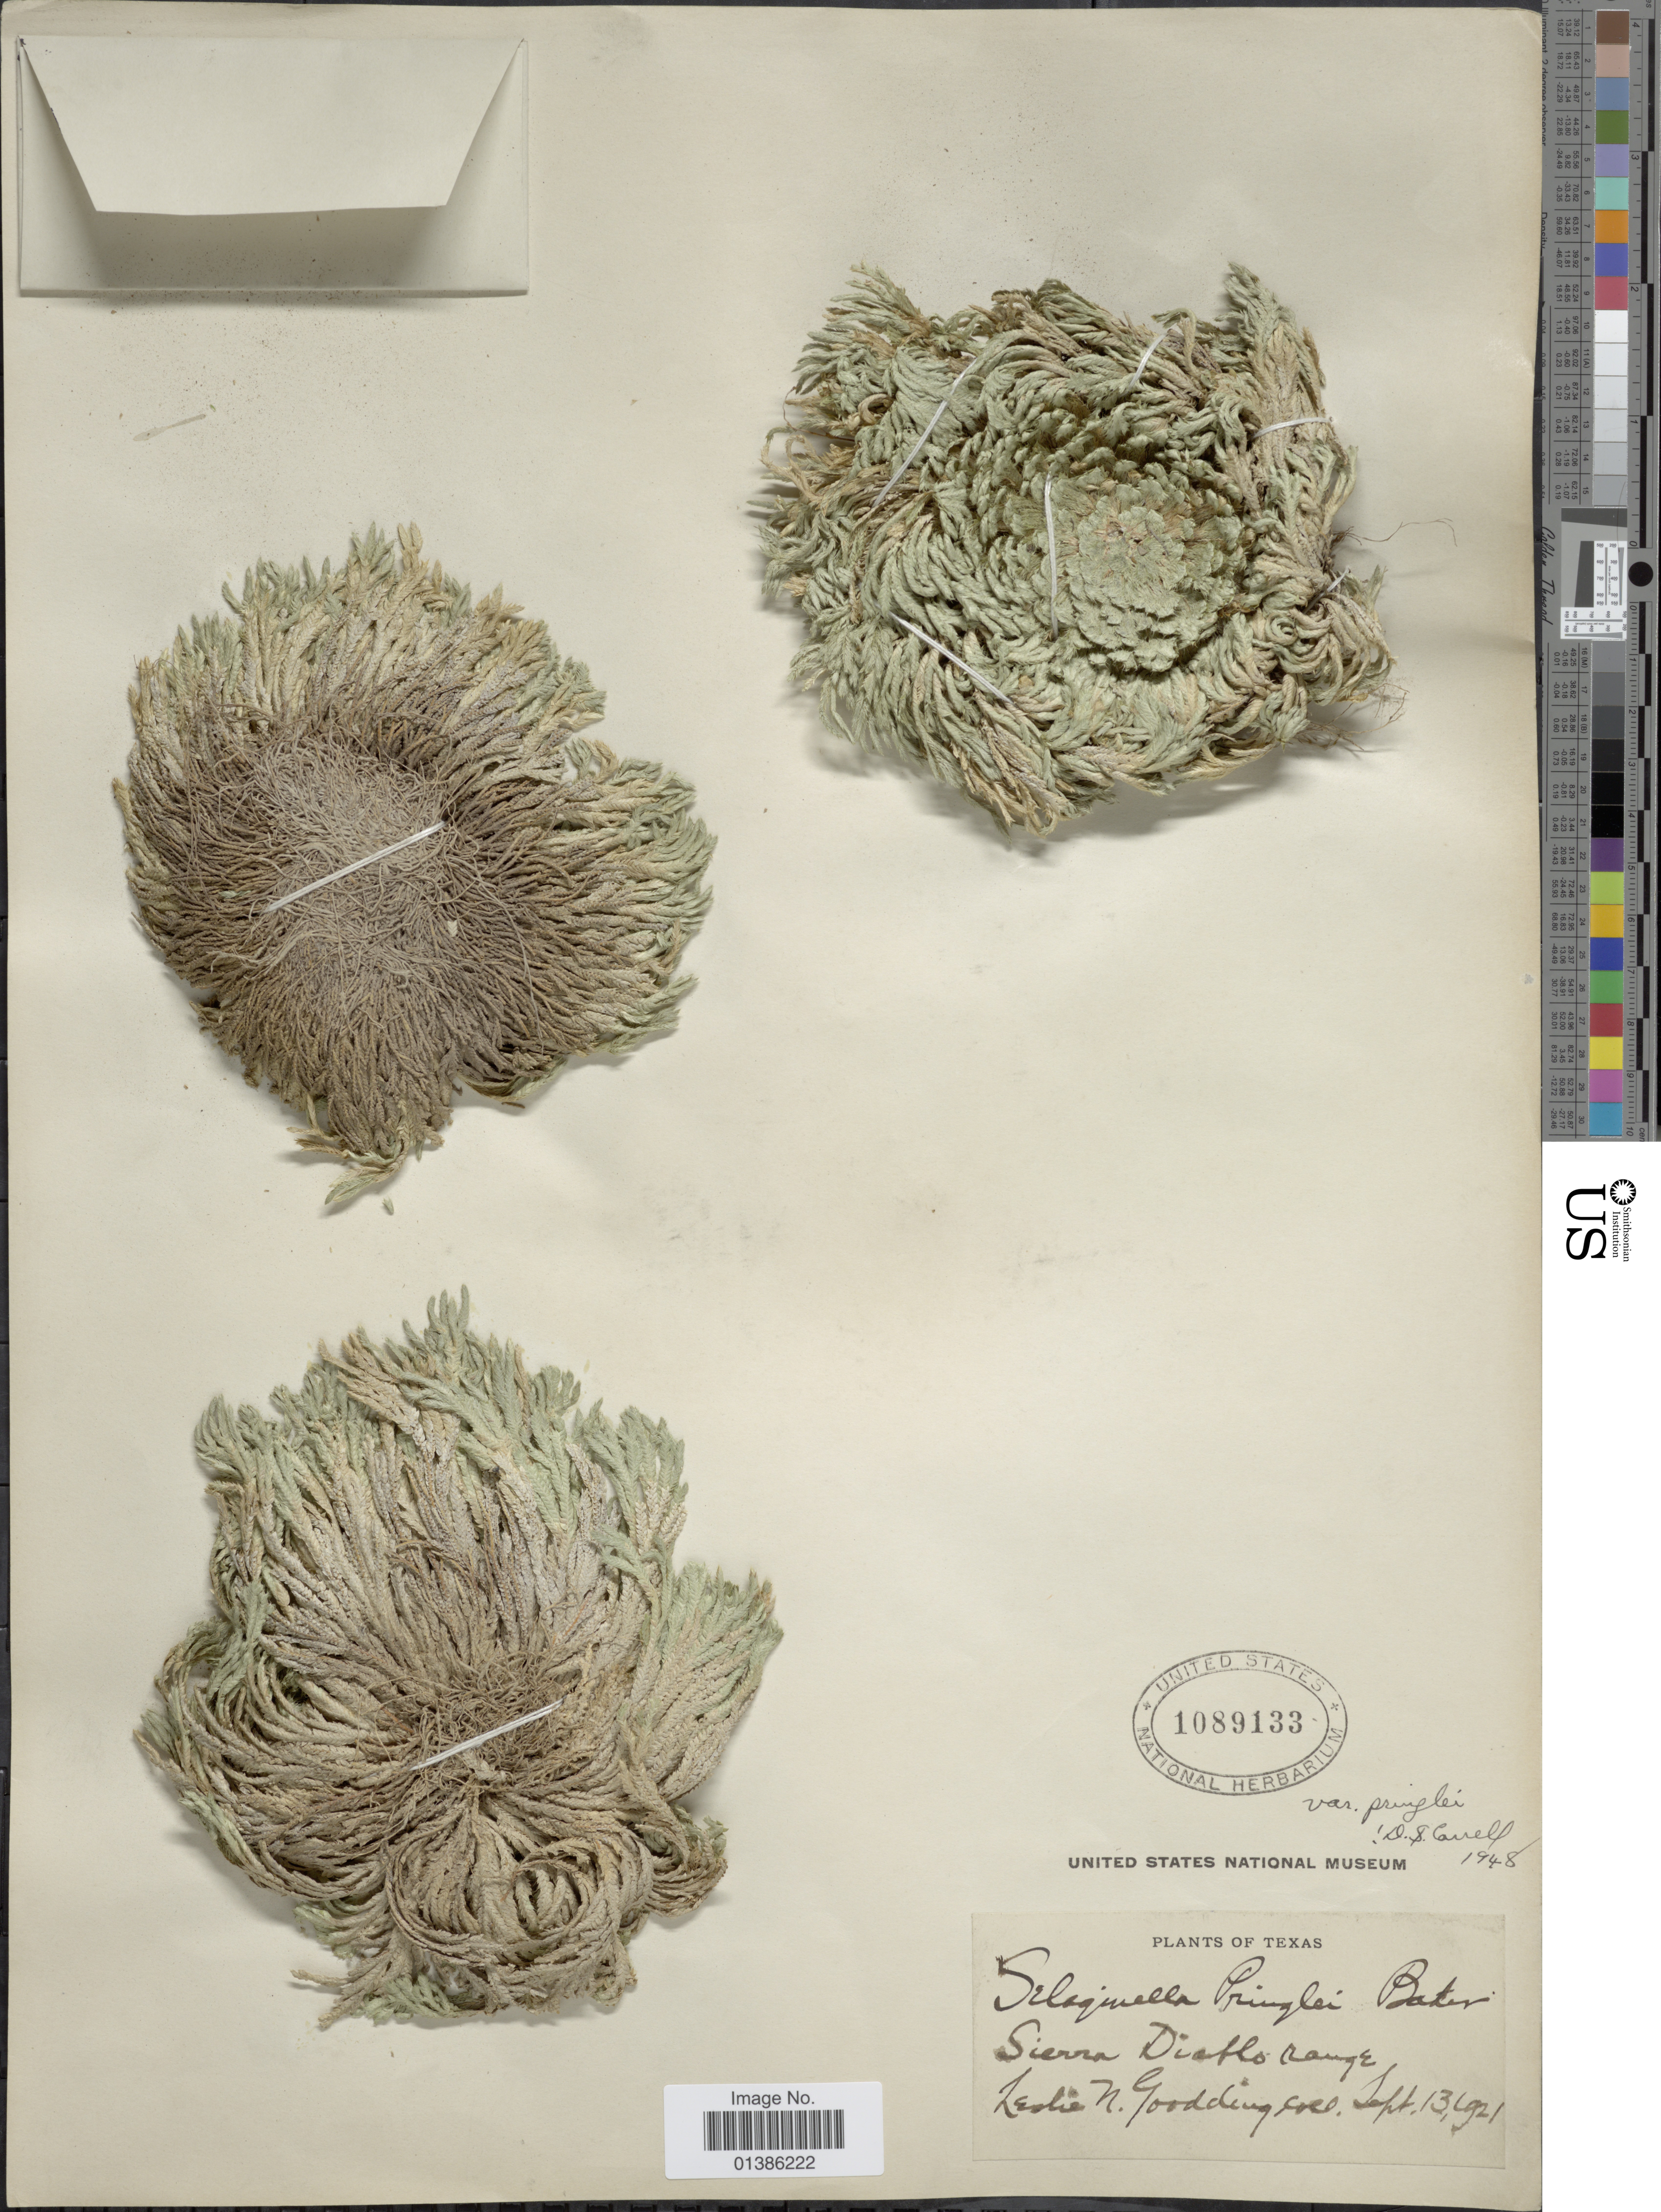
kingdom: Plantae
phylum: Tracheophyta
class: Lycopodiopsida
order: Selaginellales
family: Selaginellaceae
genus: Selaginella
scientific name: Selaginella pilifera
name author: A. Braun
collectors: L. N. Goodding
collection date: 1921-09-13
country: United States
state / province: Texas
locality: Sierra Diablo range.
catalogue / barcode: US 1089133